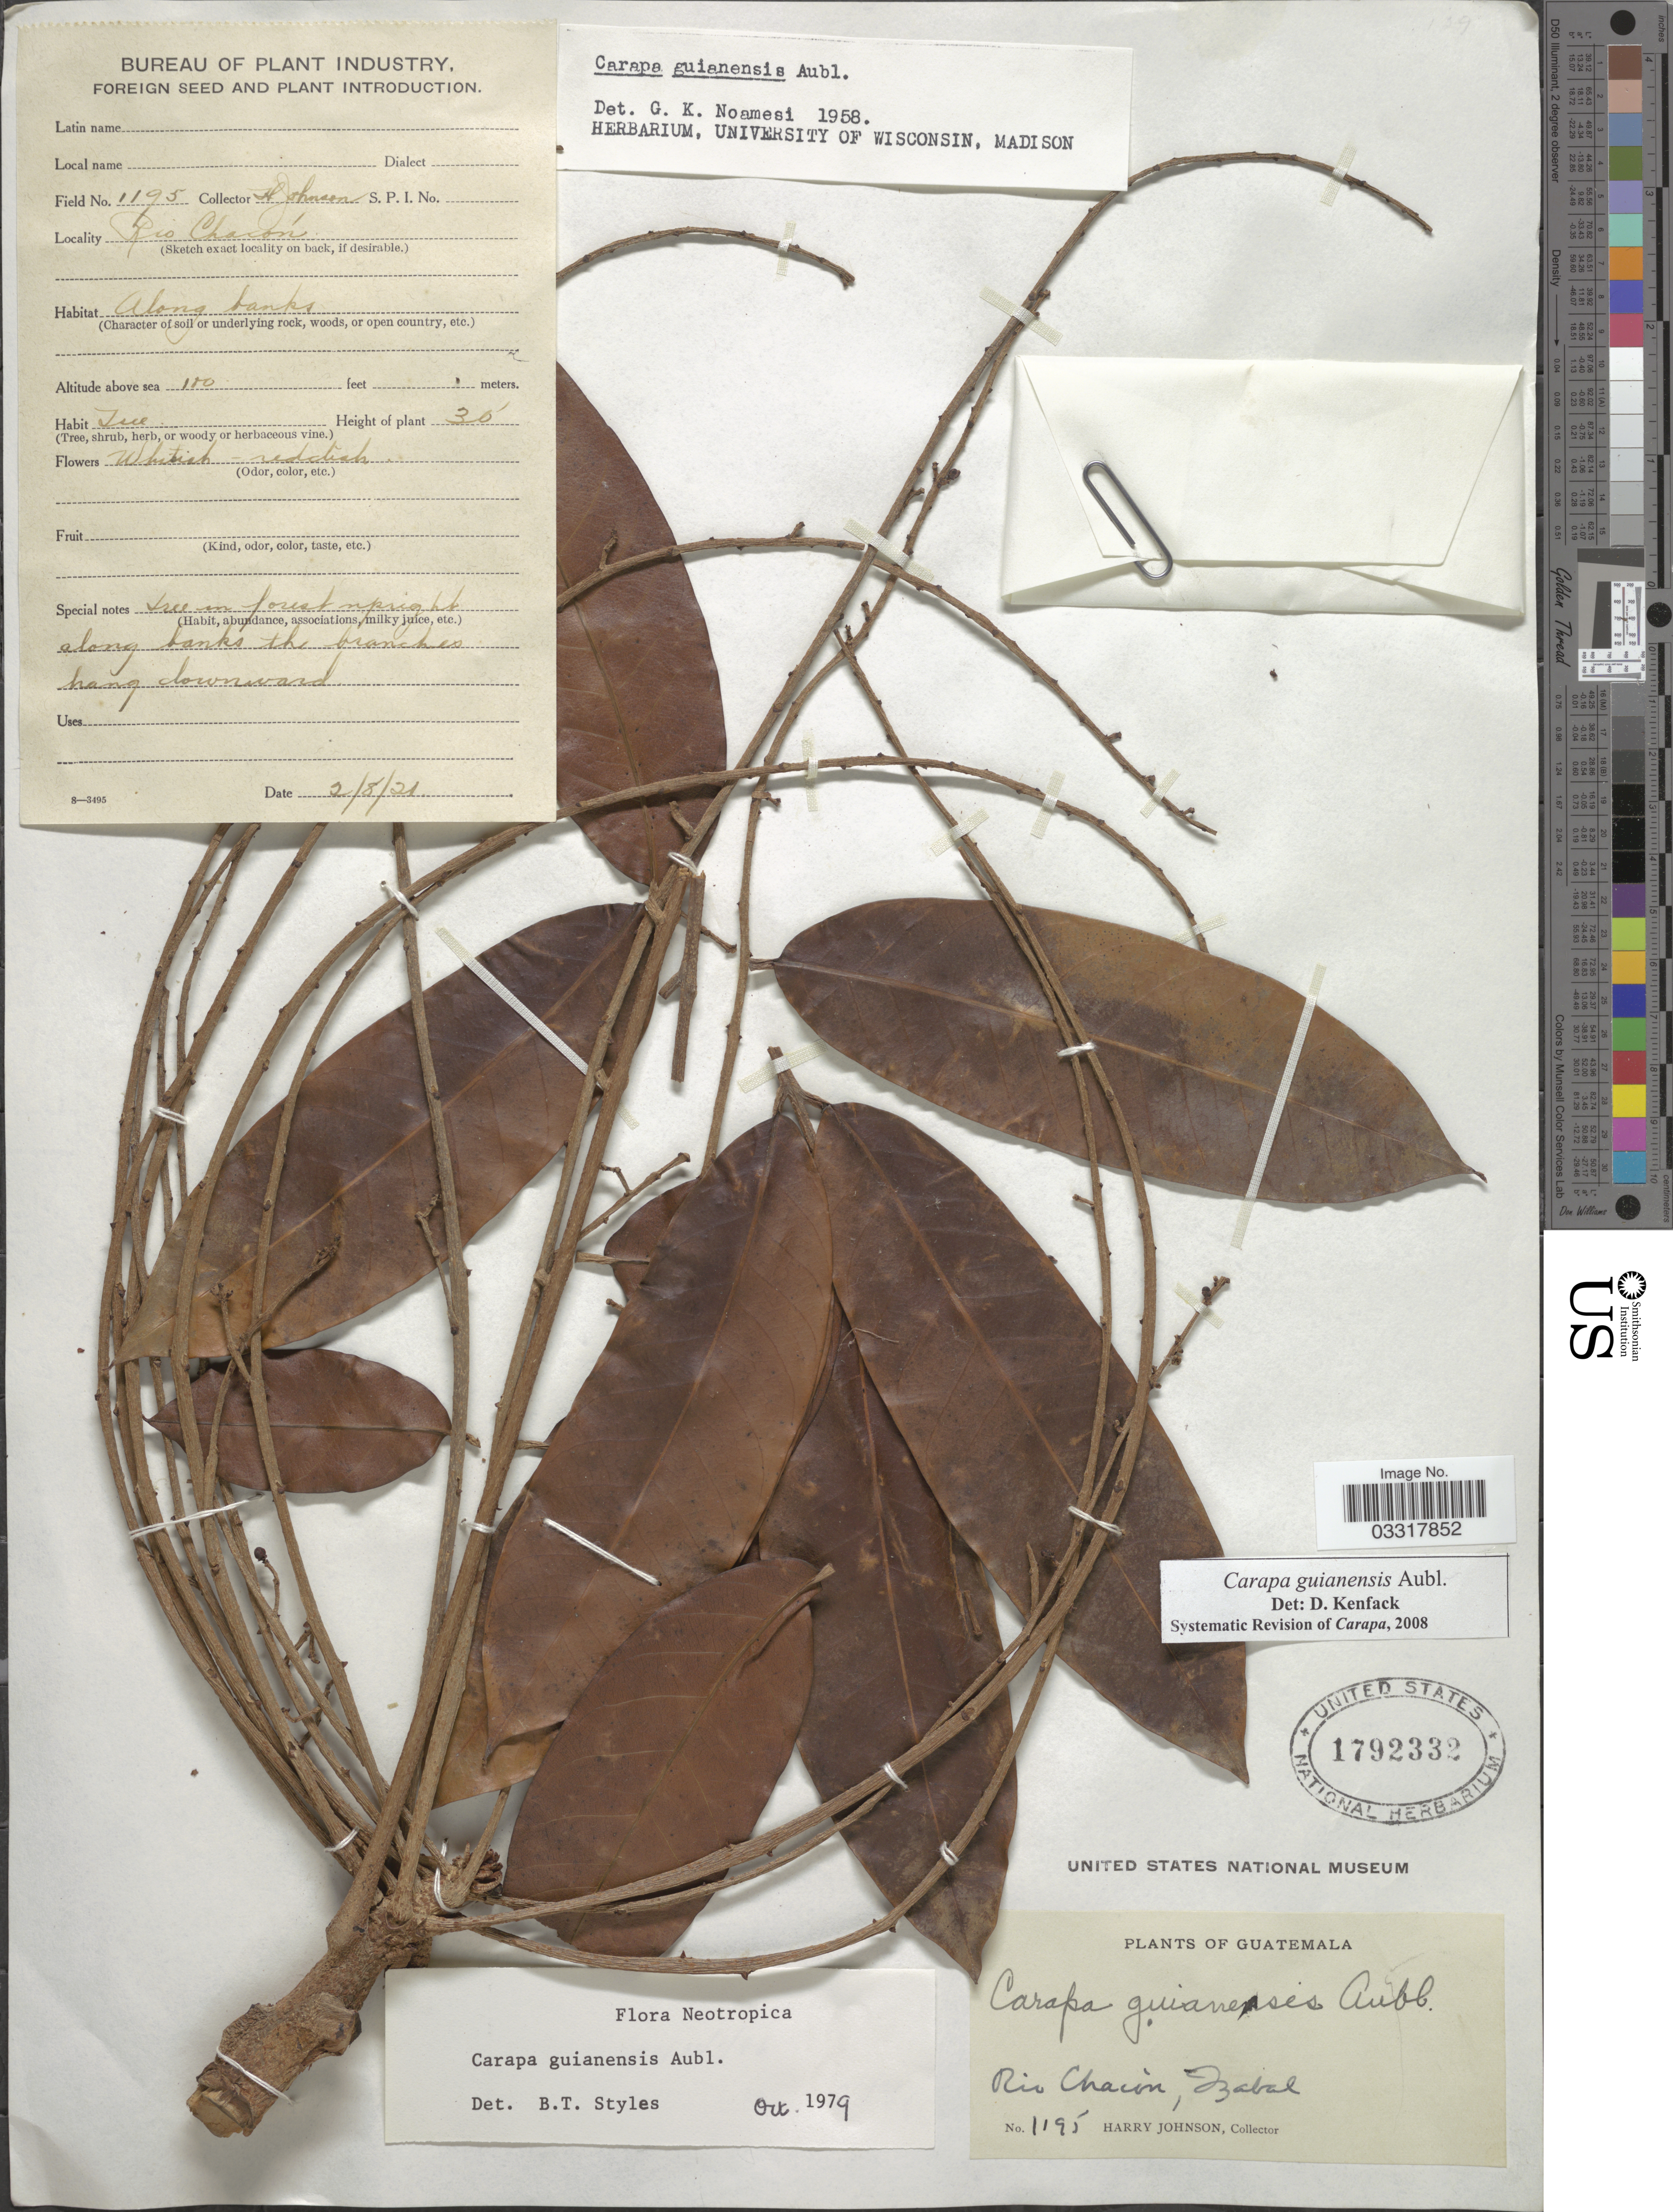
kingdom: Plantae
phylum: Tracheophyta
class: Magnoliopsida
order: Sapindales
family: Meliaceae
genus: Carapa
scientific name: Carapa guianensis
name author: Aubl.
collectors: H. Johnson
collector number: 1195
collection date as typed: Transcribed d/m/y: 2/8/21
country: Guatemala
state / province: Izabal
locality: Rio Chacón.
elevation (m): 30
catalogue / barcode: US 1792332